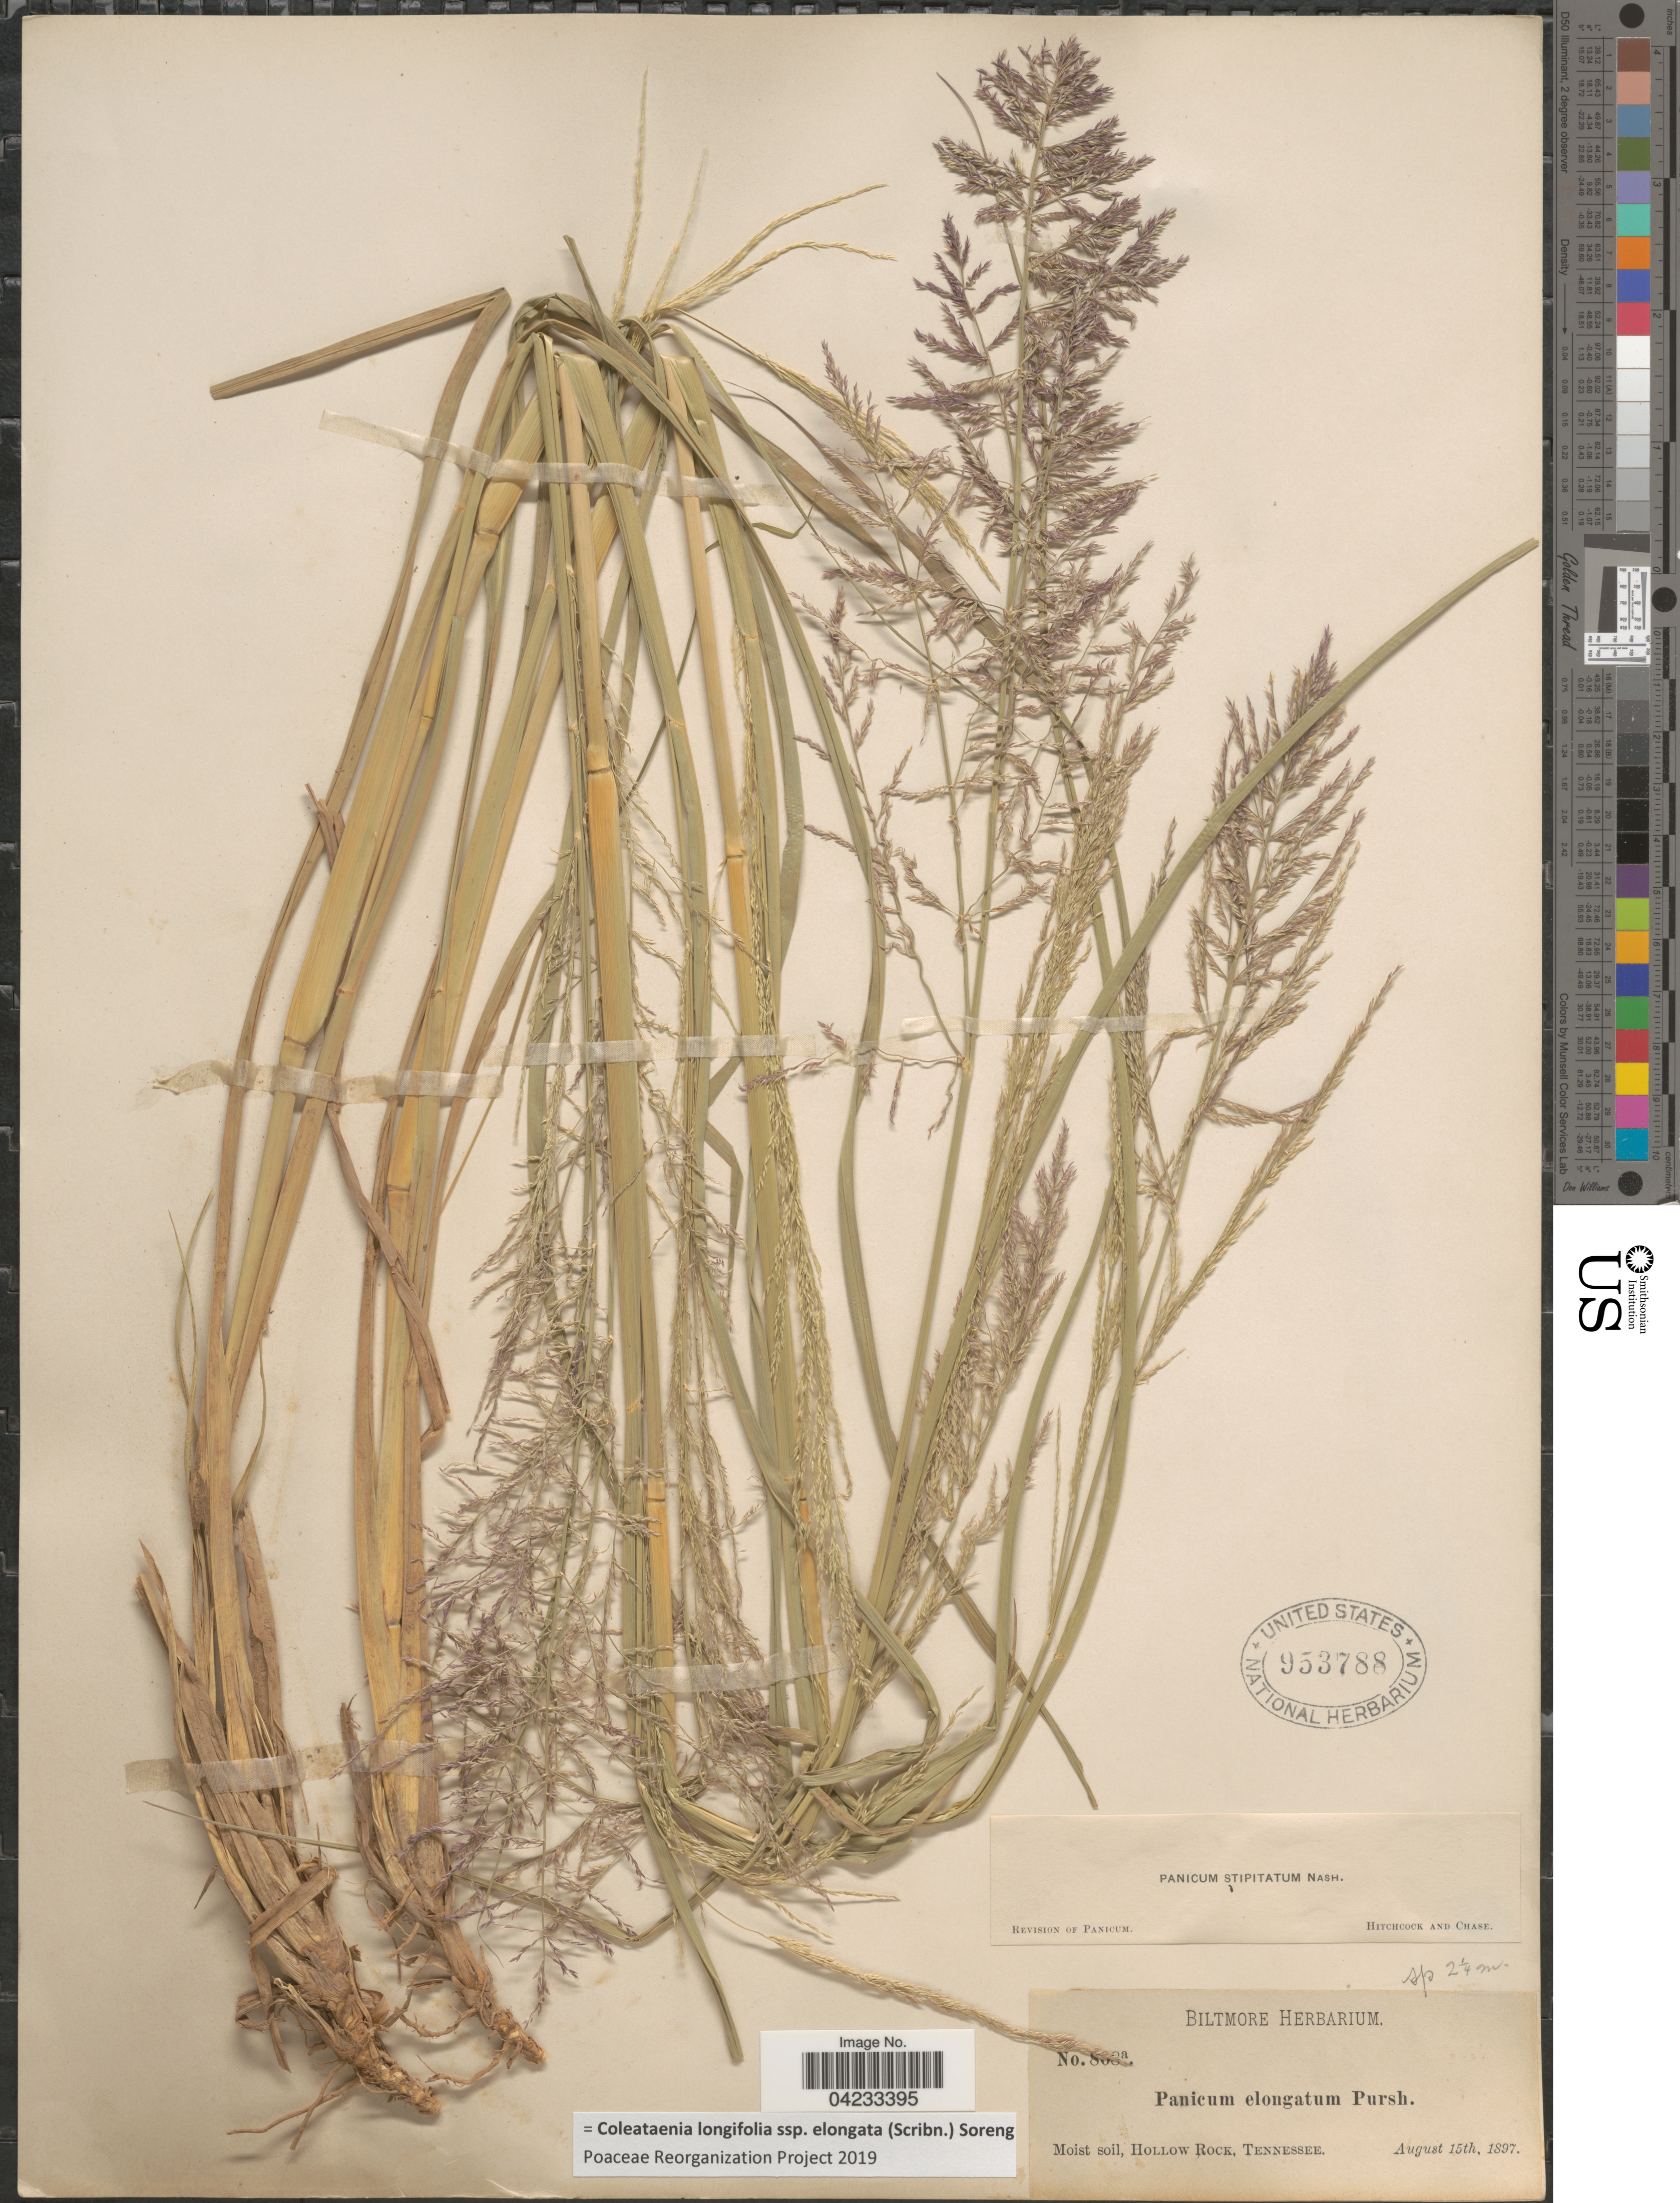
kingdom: Plantae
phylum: Tracheophyta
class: Liliopsida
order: Poales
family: Poaceae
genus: Coleataenia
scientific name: Coleataenia longifolia subsp. elongata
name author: (Scribn.) Soreng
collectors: ex herb. Biltmore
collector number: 800a*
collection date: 1897-08-15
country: United States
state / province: Tennessee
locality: Moist soil, Hollow Rock.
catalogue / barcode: US 953788